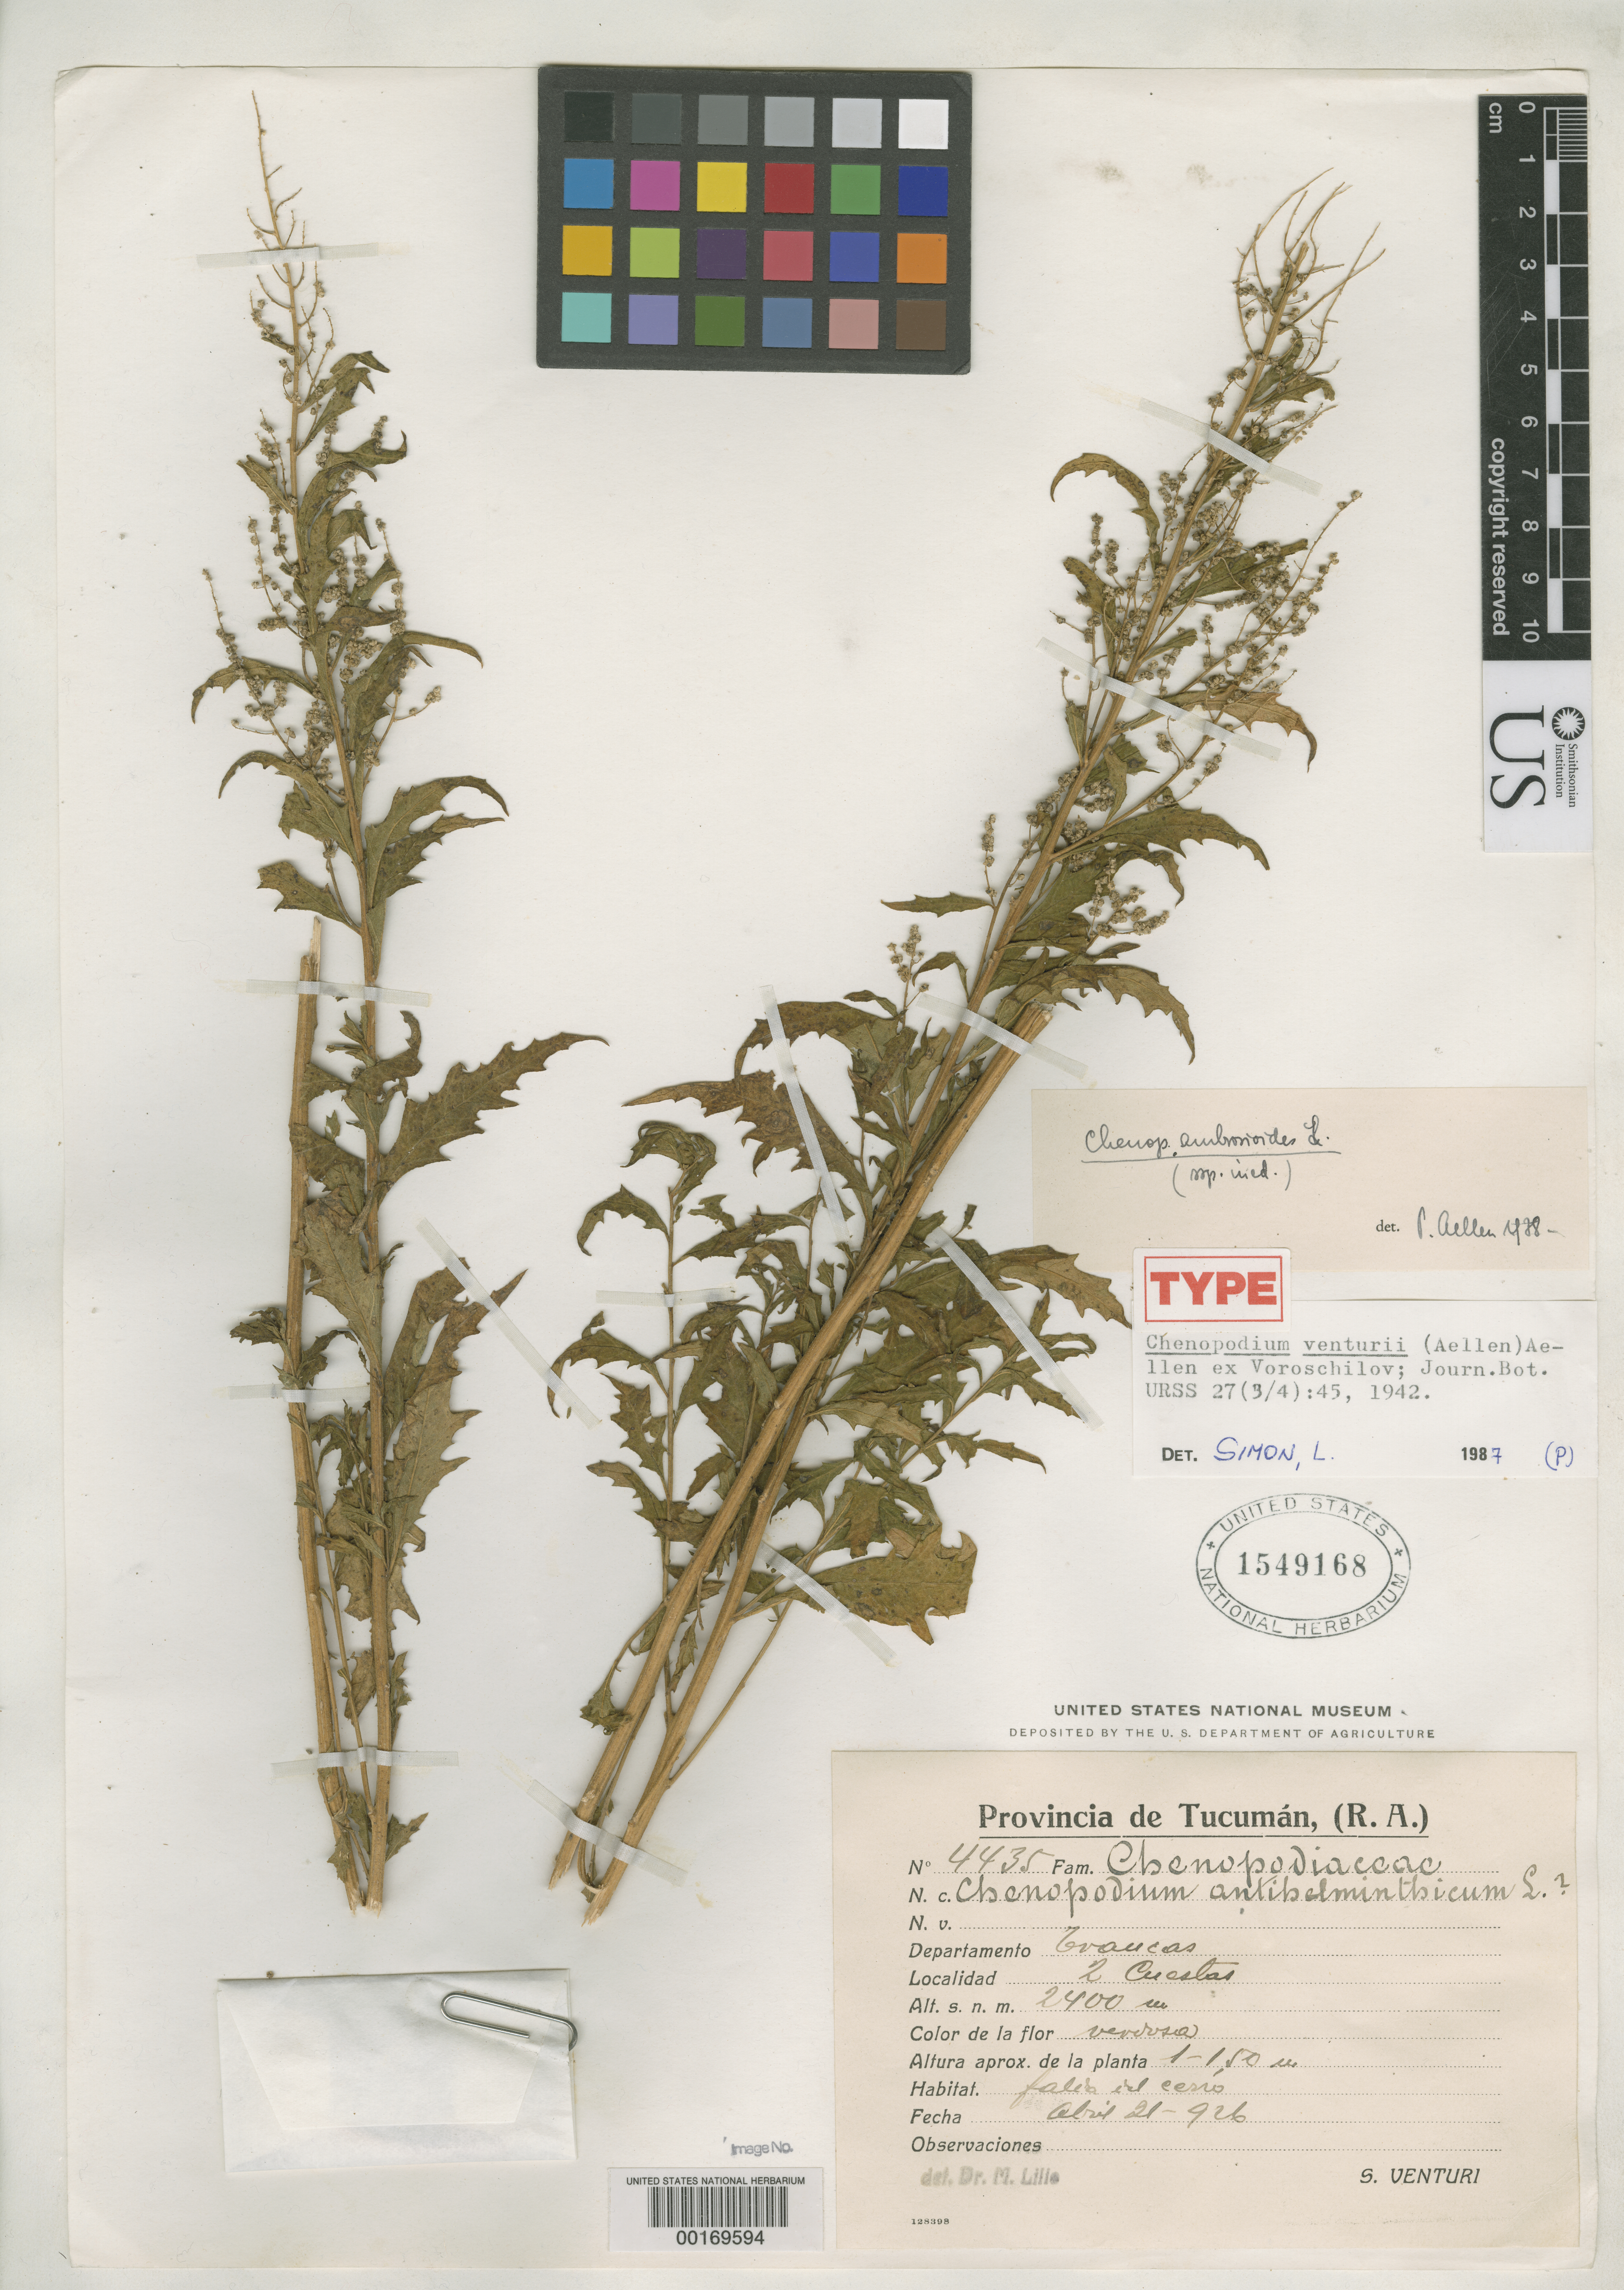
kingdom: Plantae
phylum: Tracheophyta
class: Magnoliopsida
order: Caryophyllales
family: Amaranthaceae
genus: Chenopodium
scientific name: Chenopodium ambrosioides var. venturii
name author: Aellen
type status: Isotype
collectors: S. Venturi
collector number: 4435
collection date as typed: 21 Apr 1926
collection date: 1926-04-21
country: Argentina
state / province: Tucumán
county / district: Trancas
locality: Cuestas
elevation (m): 2400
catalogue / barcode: US 1549168